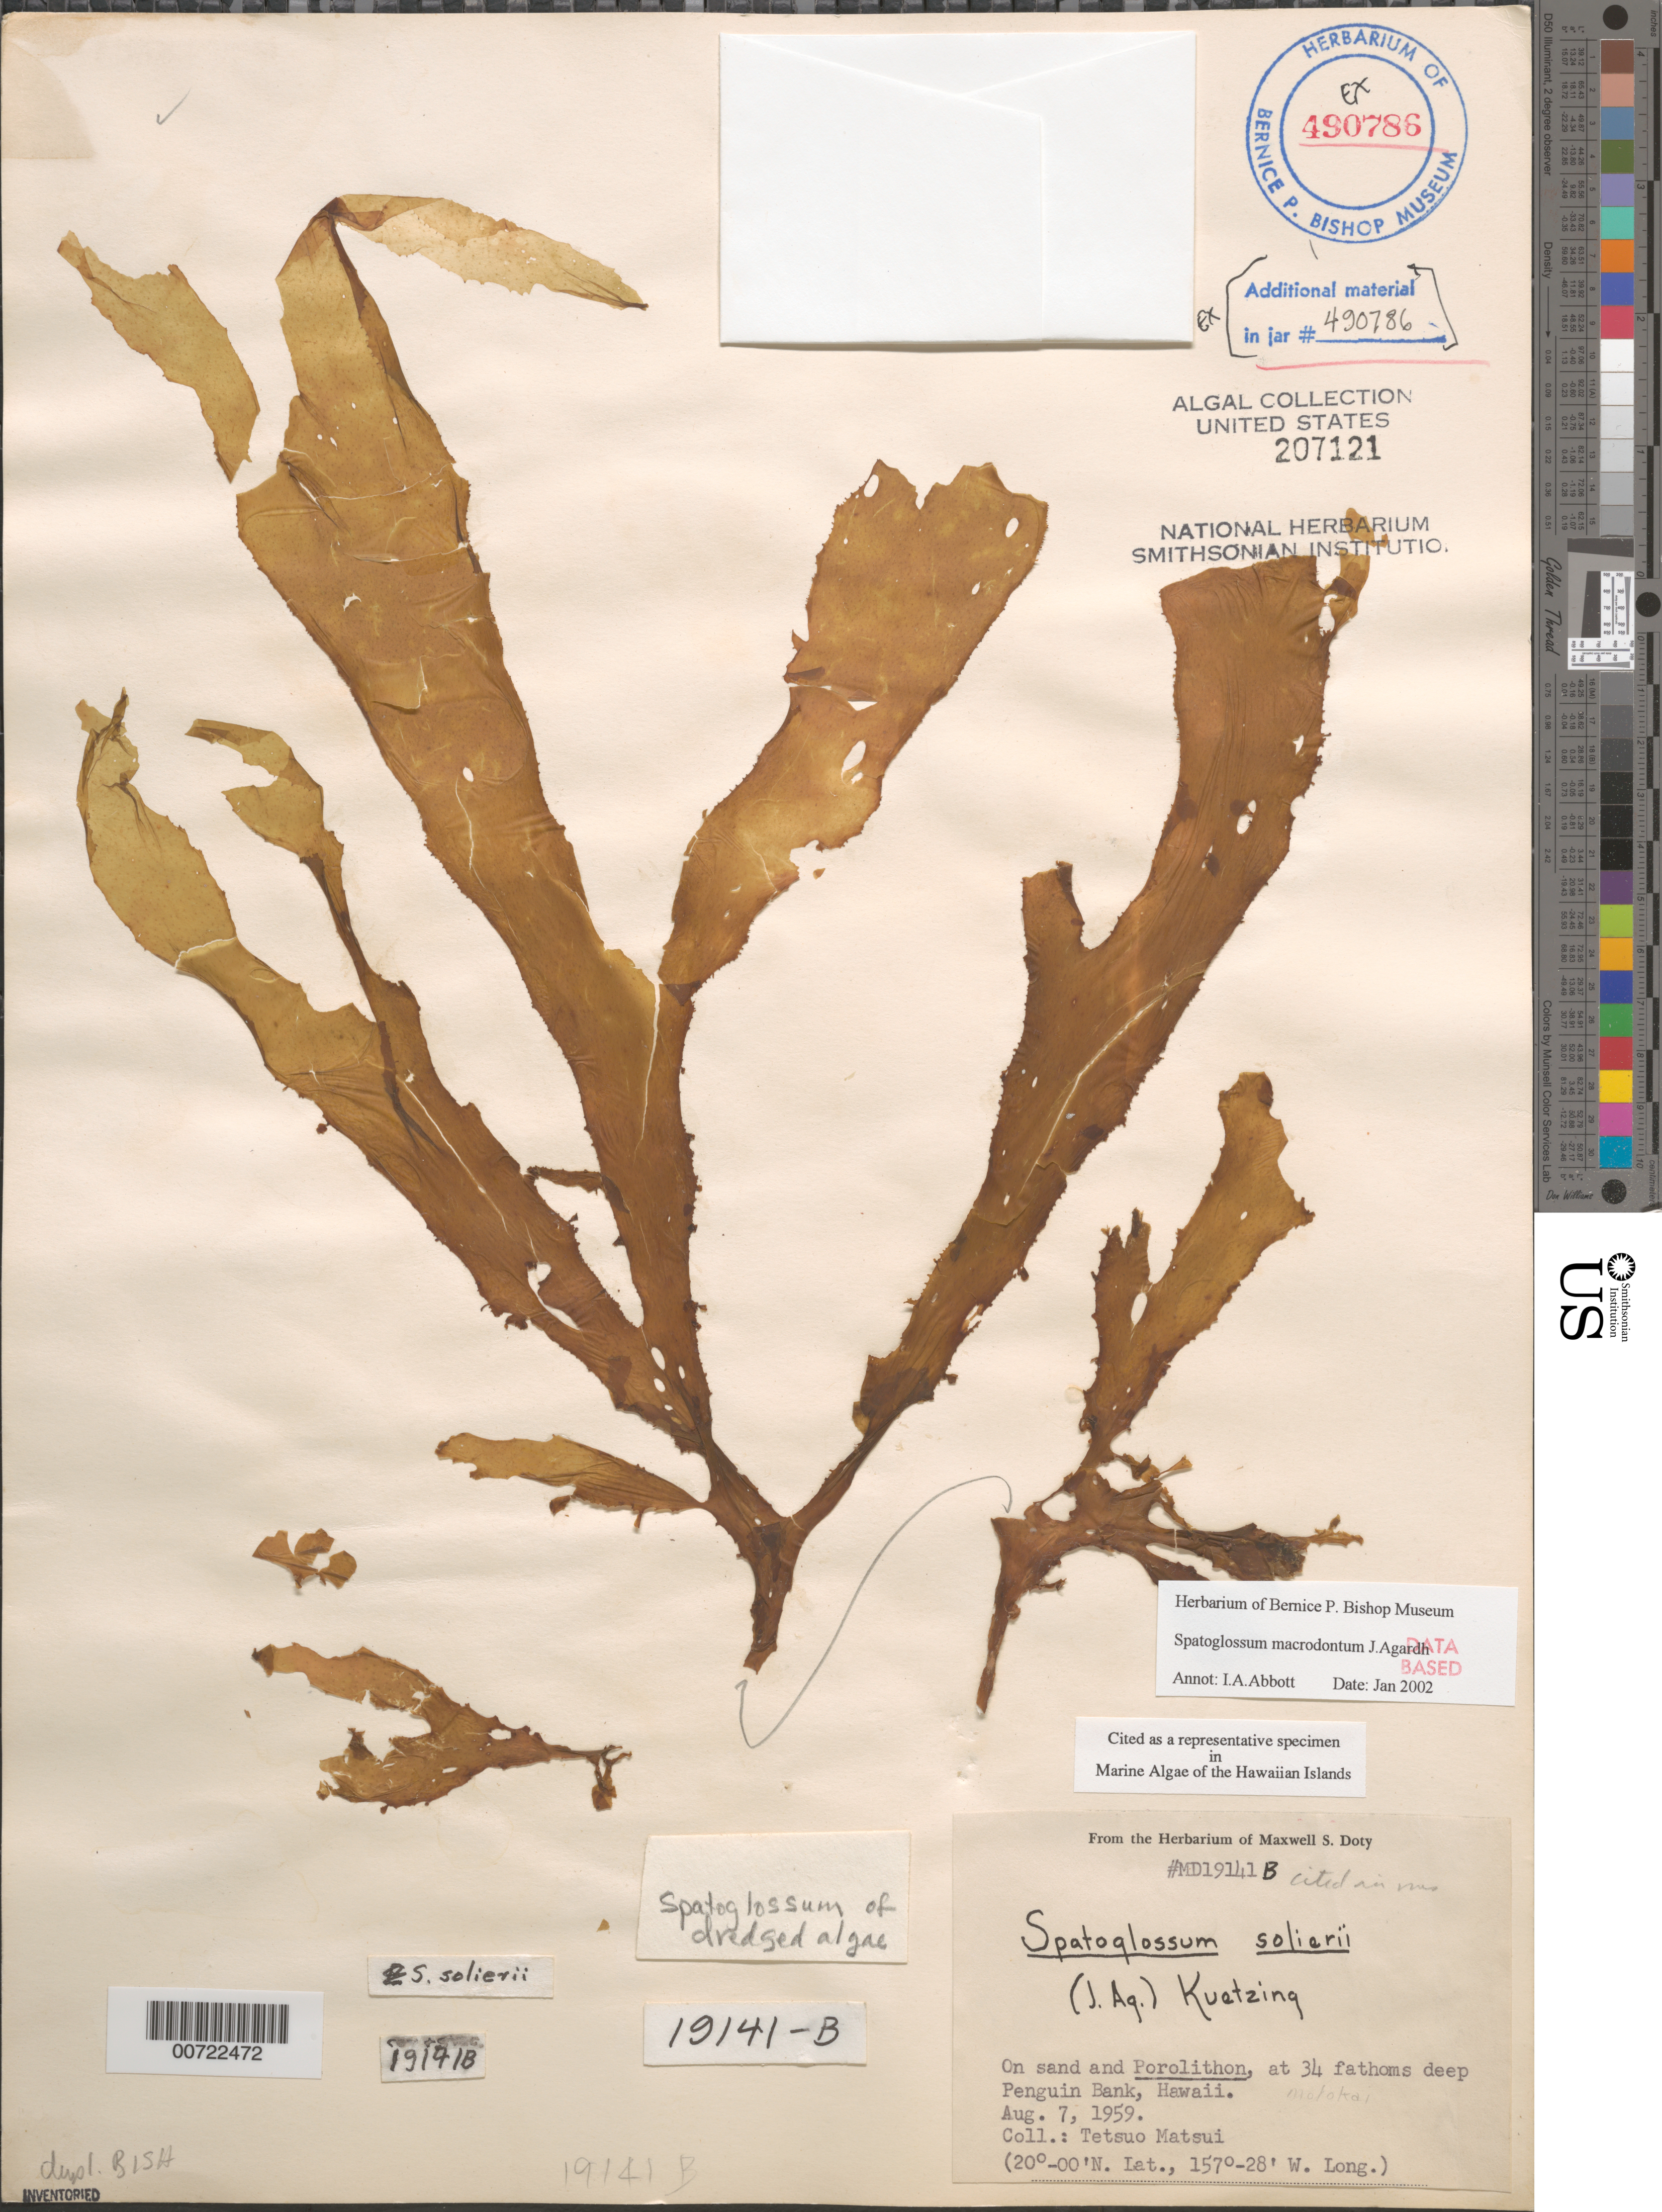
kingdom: Chromista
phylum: Ochrophyta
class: Phaeophyceae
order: Dictyotales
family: Dictyotaceae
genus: Spatoglossum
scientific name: Spatoglossum macrodontum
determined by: Abbott, Isabella A.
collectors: T. Matsui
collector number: MSD 19141B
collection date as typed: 07 Aug 1959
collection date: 1959-08-07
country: United States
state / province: Hawaii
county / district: Maui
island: Moloka'i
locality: Penguin Bank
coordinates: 20-00' N. Lat., 157-28' W. Long.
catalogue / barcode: US 207121